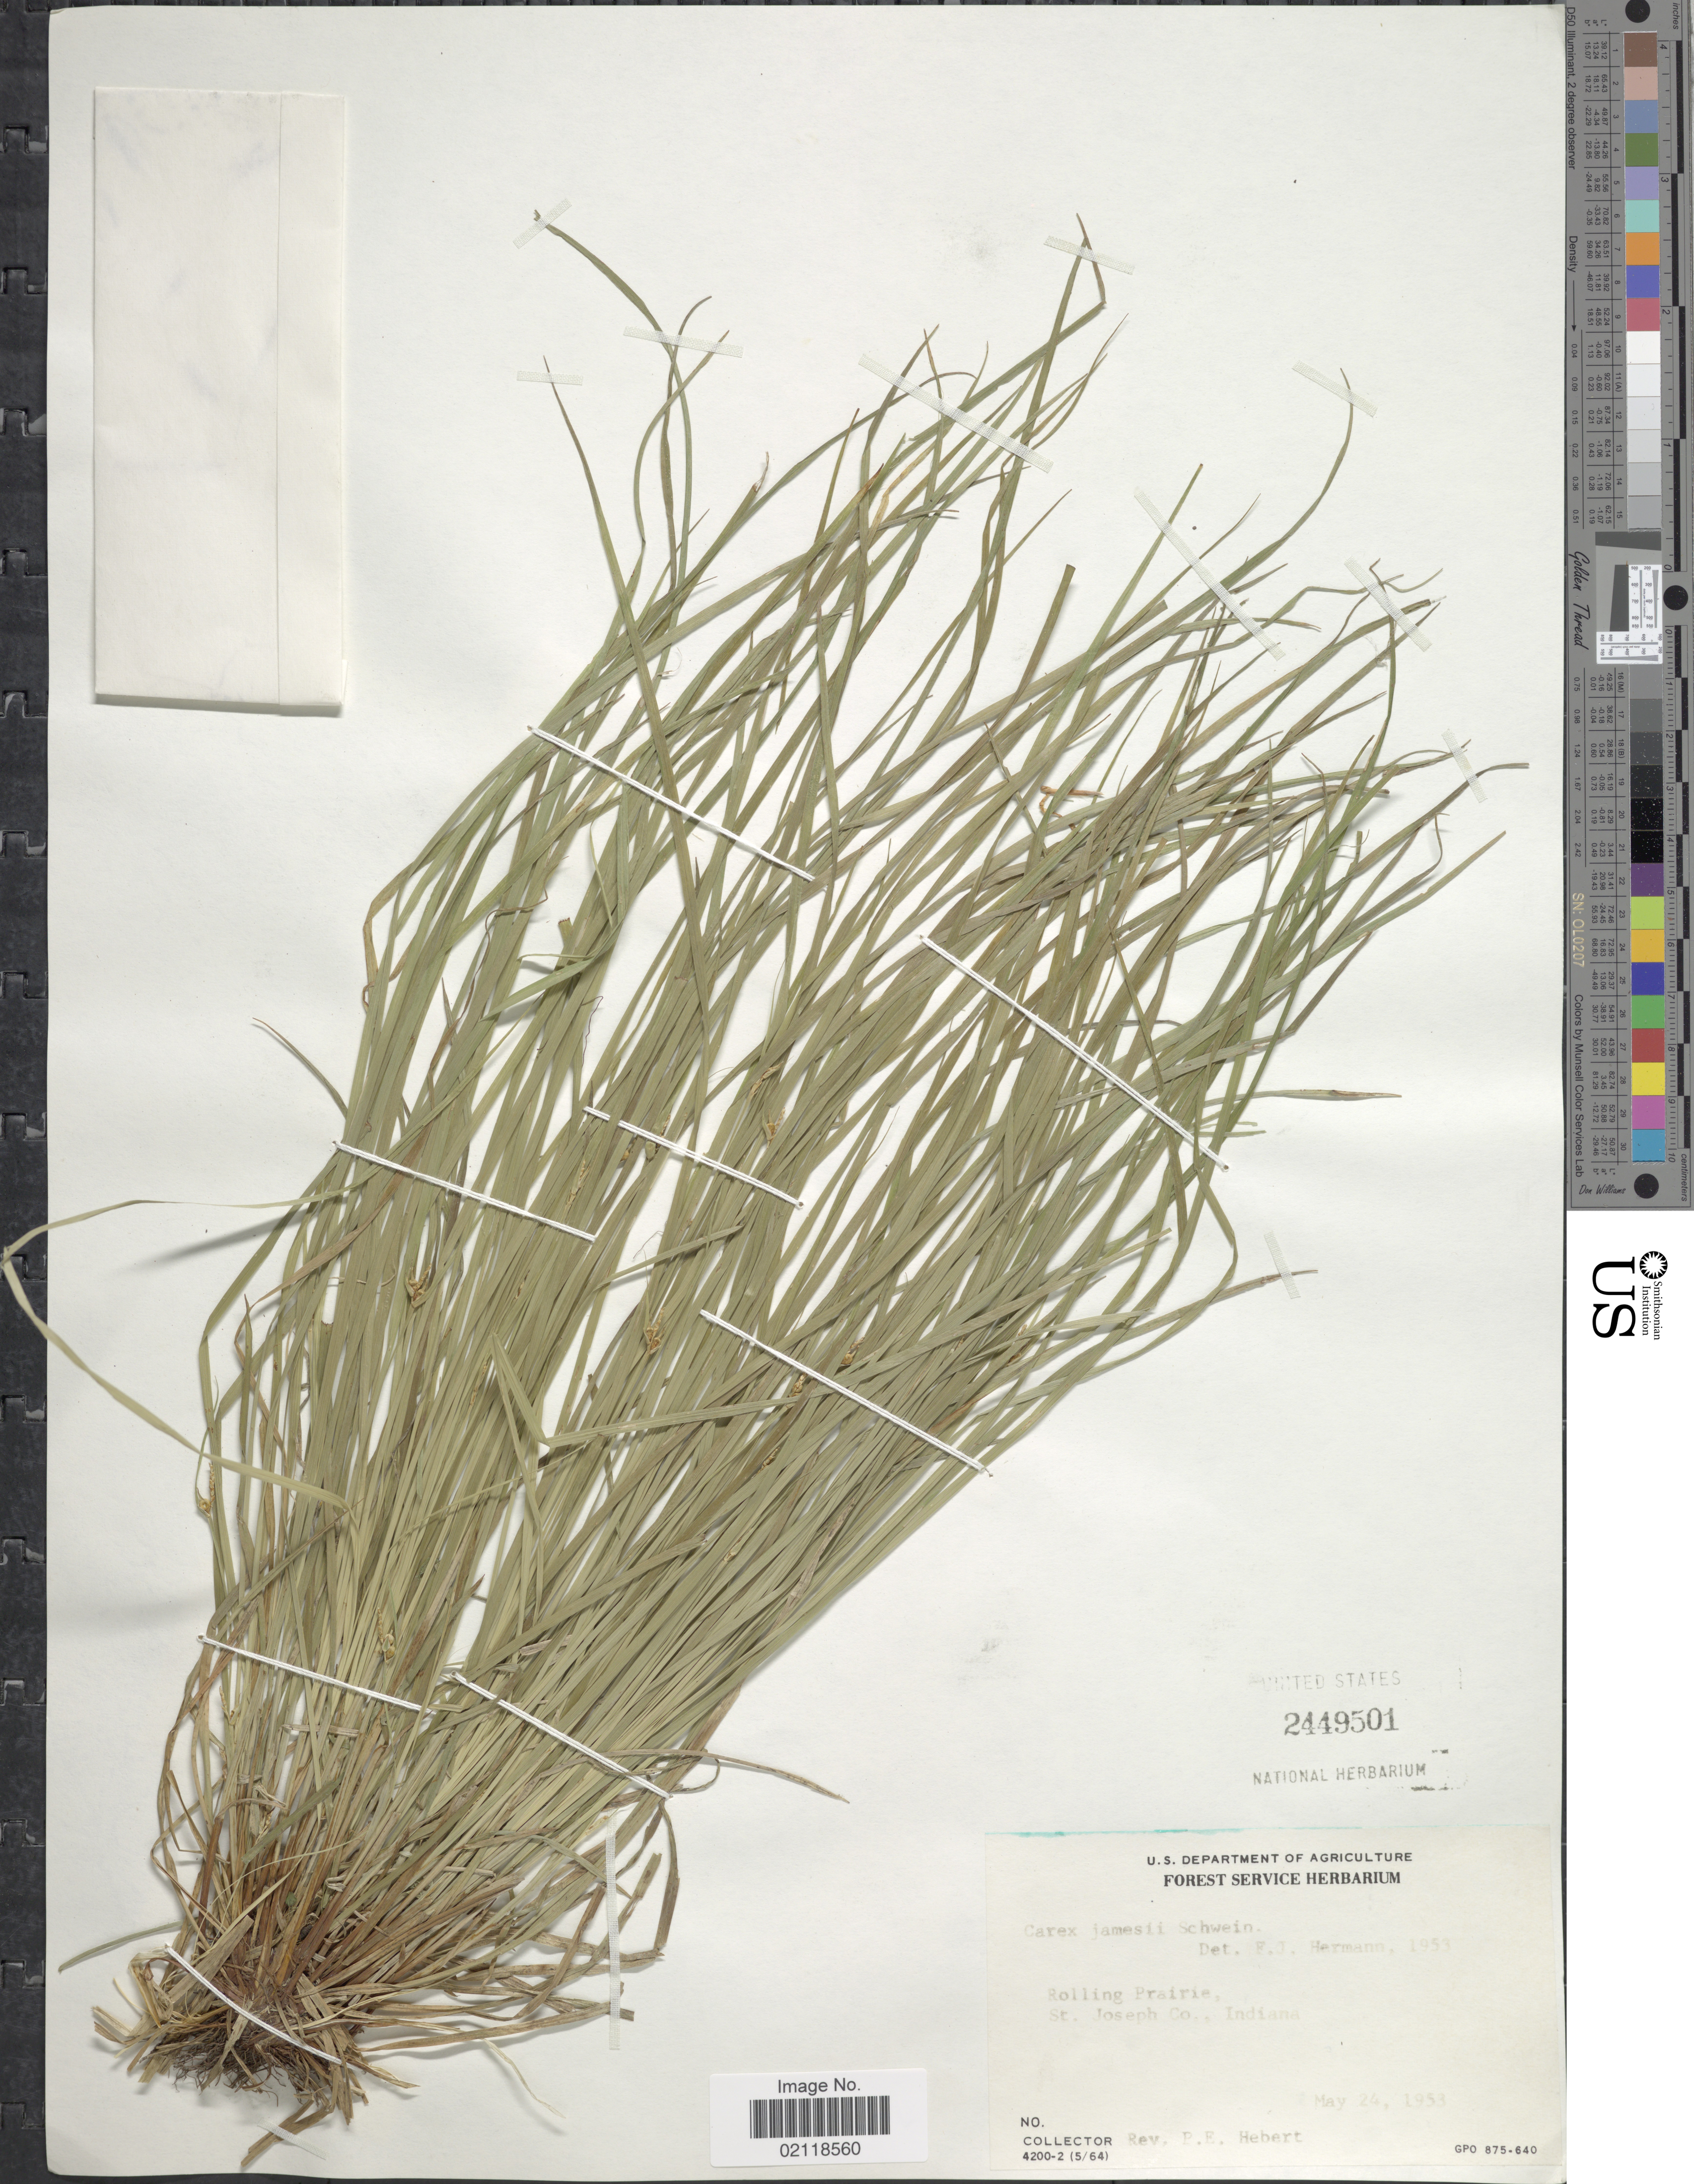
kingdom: Plantae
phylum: Tracheophyta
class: Liliopsida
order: Poales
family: Cyperaceae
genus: Carex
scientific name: Carex jamesii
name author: Schwein.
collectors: P. Hebert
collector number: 4200-2 (5/64)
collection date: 1953-05-24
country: United States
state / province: Indiana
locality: Rolling Prairie, St. Joseph Co.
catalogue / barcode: US 2449501